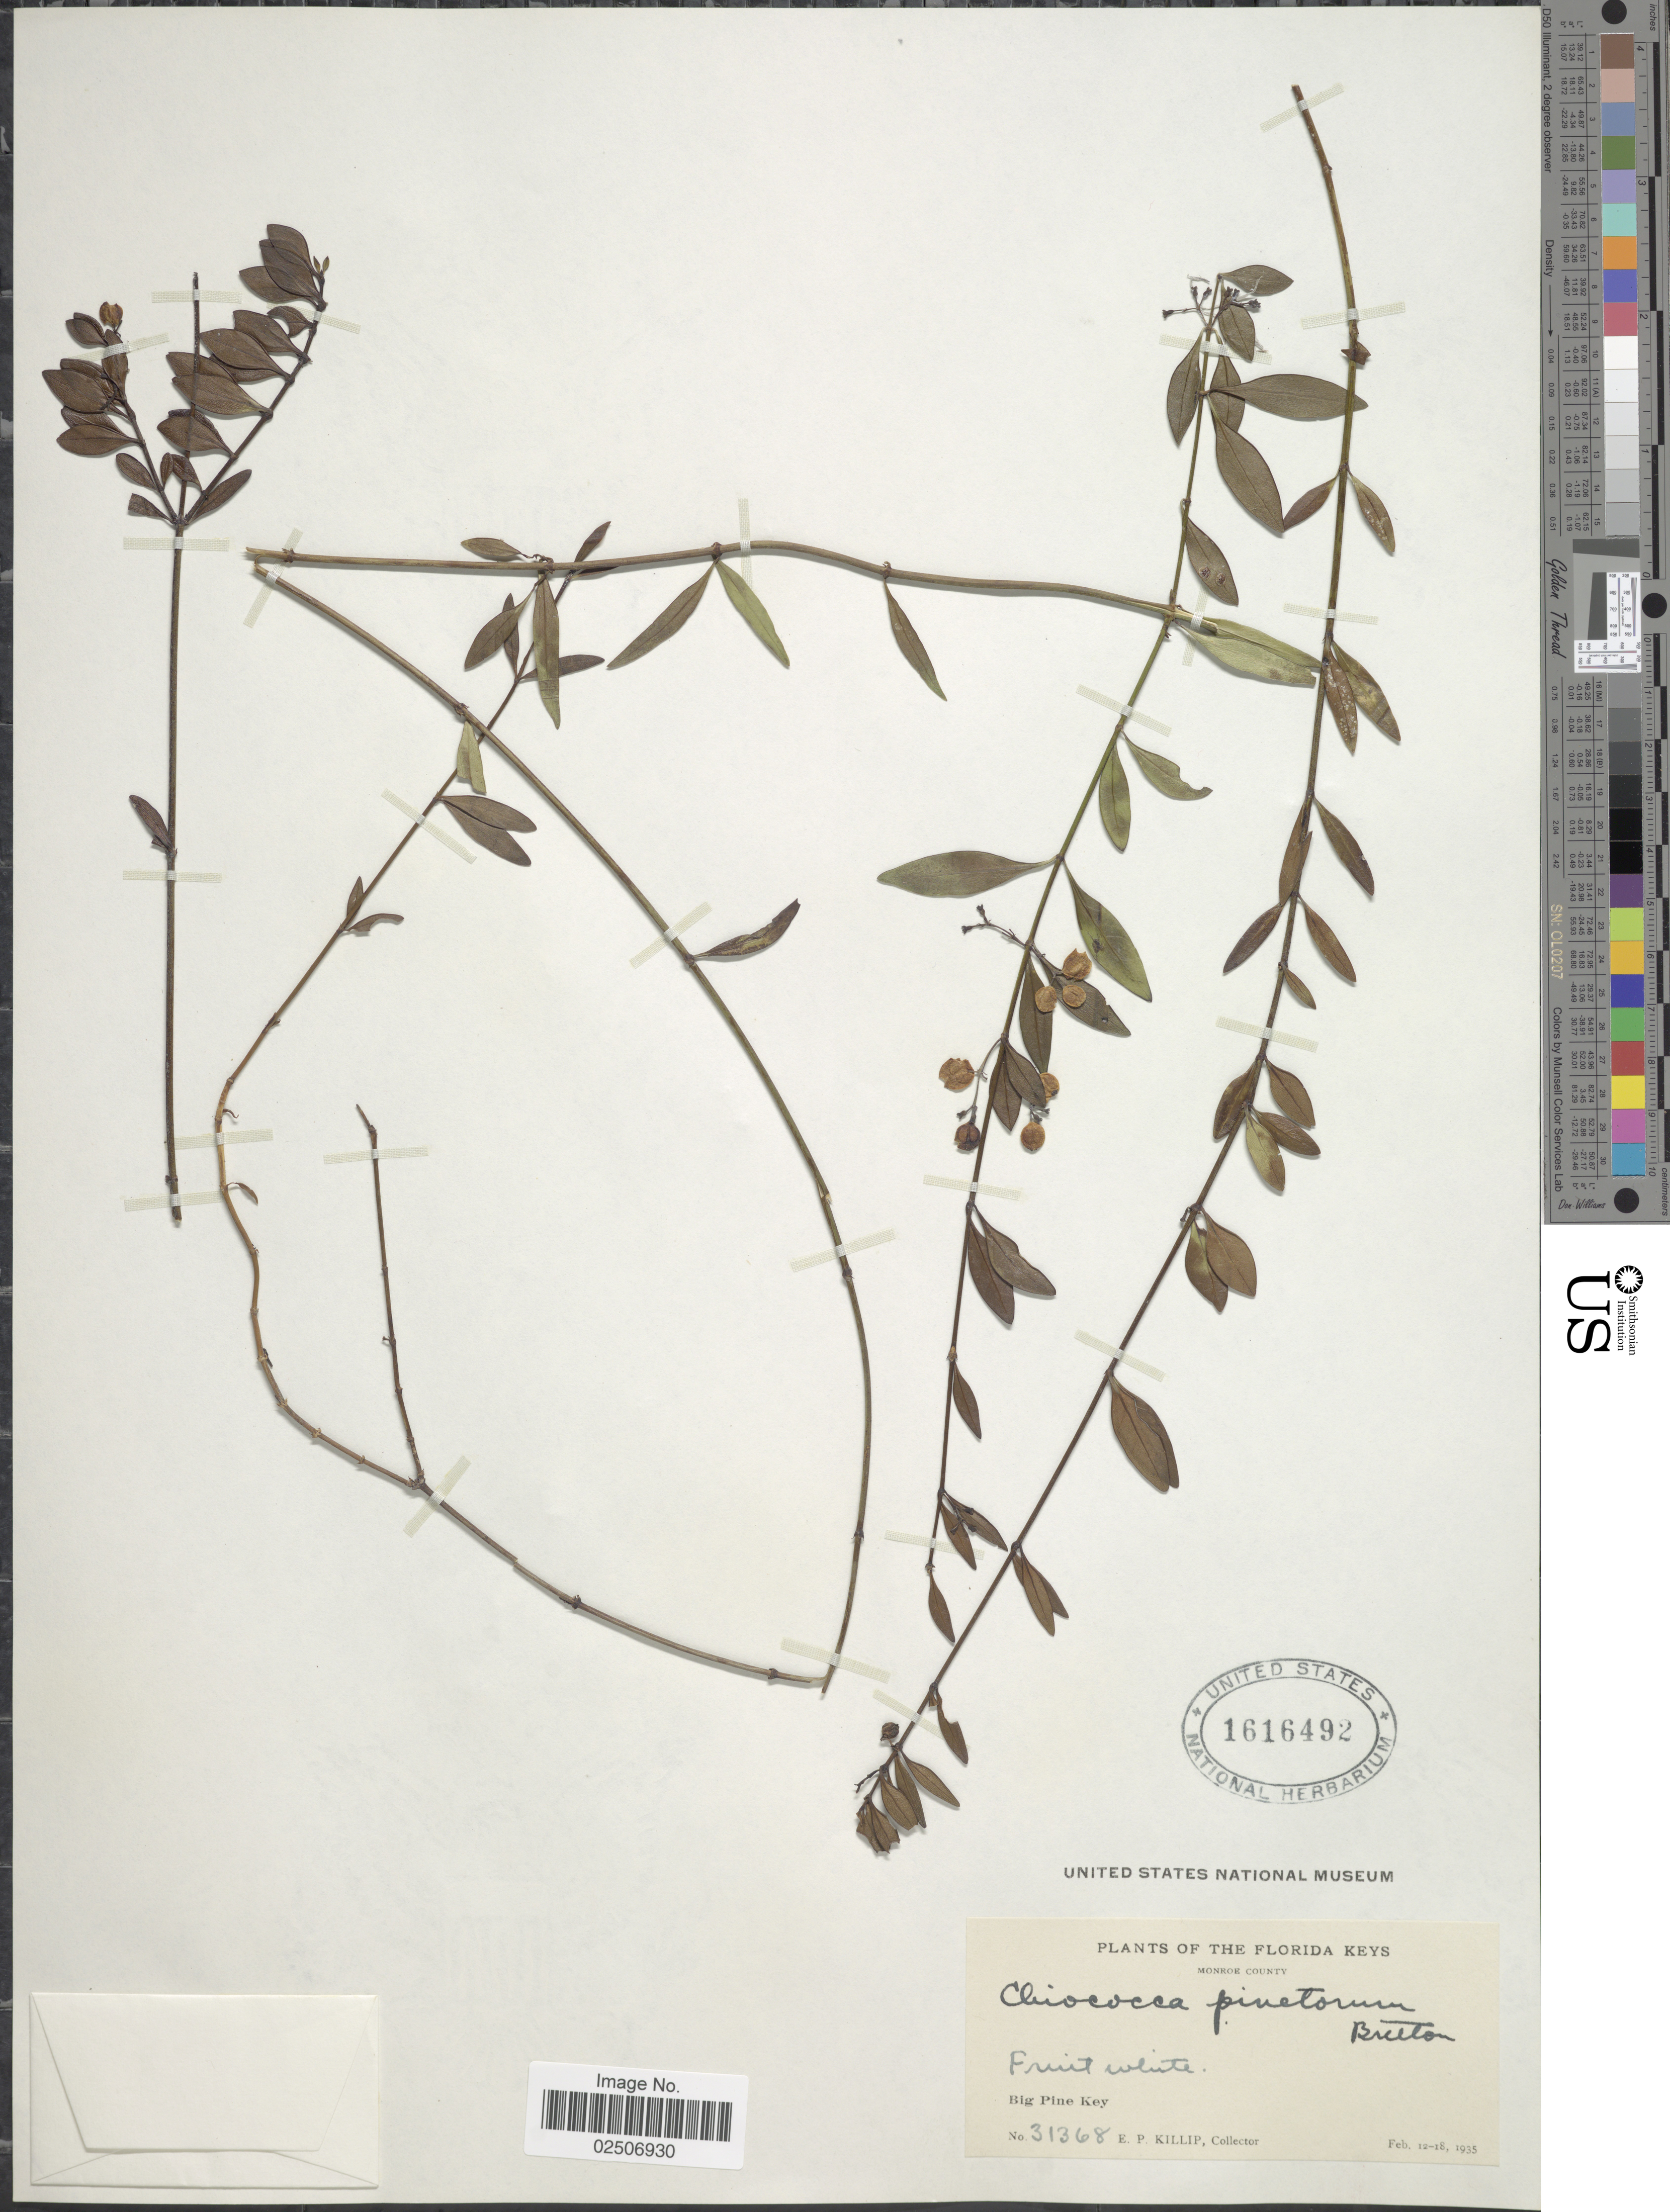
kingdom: Plantae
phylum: Tracheophyta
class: Magnoliopsida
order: Gentianales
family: Rubiaceae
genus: Chiococca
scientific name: Chiococca pinetorum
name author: Britton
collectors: E. P. Killip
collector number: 31368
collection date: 1935-02-12/1935-02-18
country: United States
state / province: Florida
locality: Florida Keys, Monroe County, Big Pine Key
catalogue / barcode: US 1616492